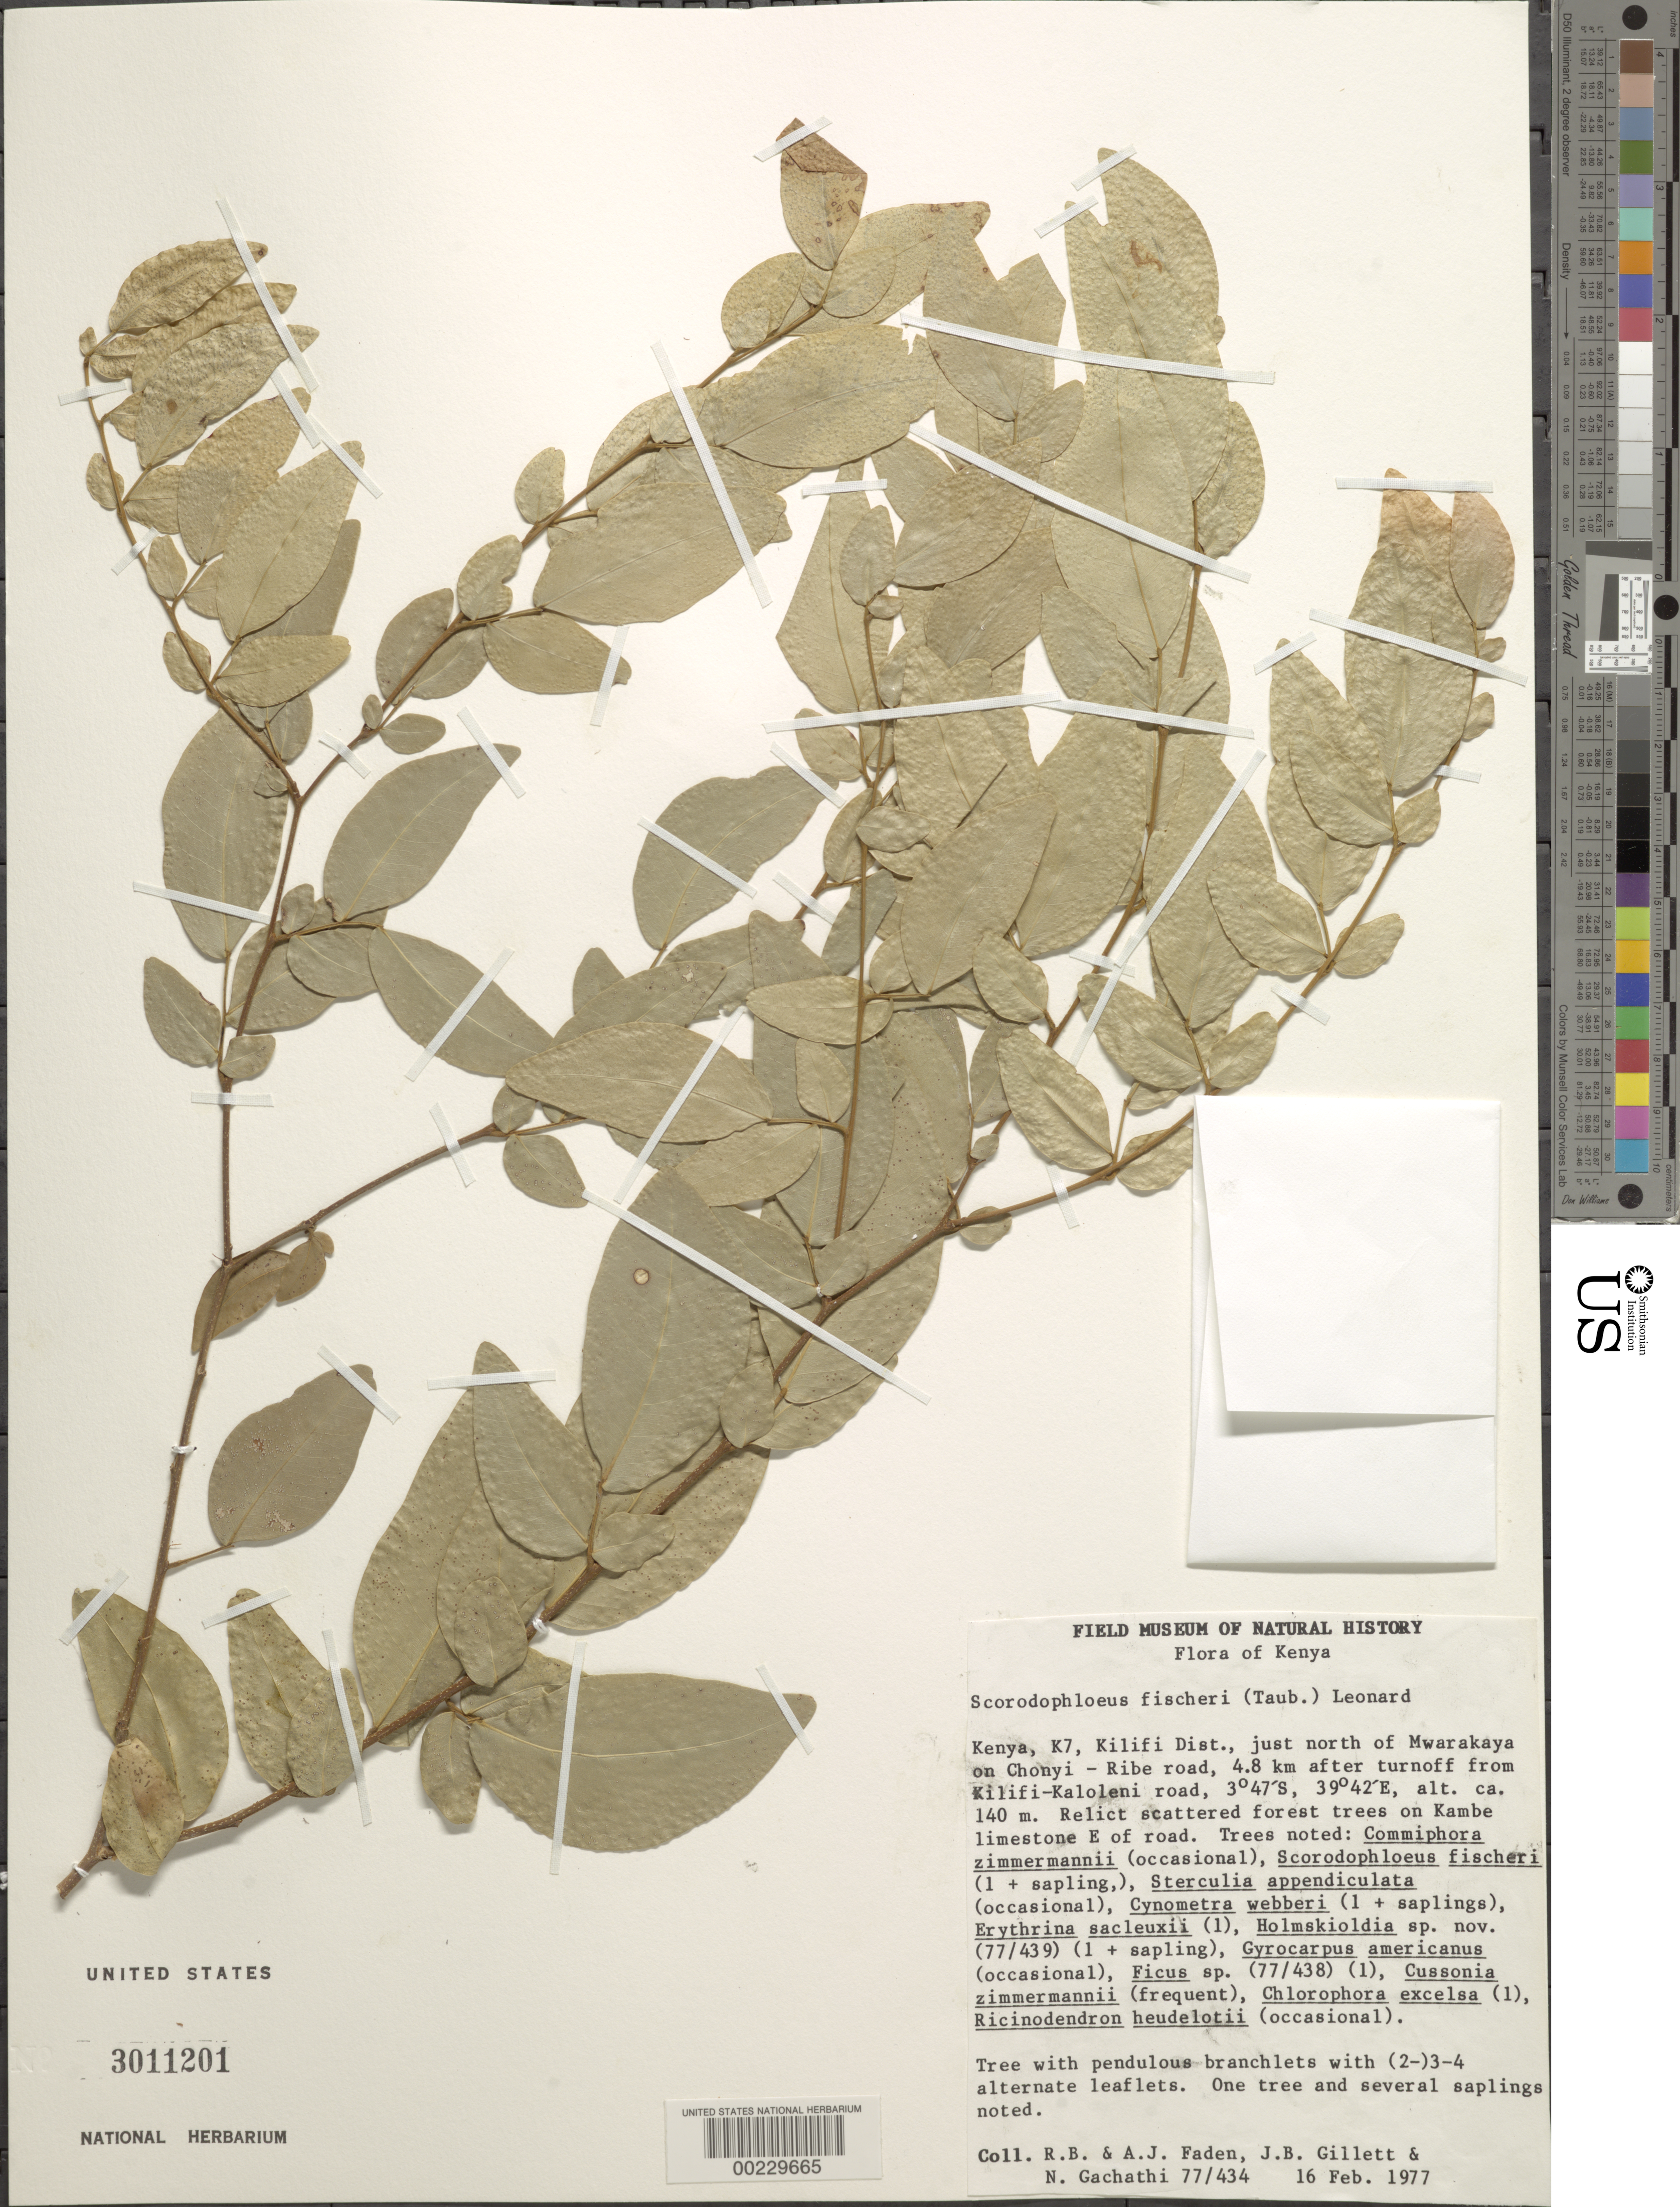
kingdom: Plantae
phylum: Tracheophyta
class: Magnoliopsida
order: Fabales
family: Fabaceae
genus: Scorodophloeus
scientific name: Scorodophloeus fischeri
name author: (Taub.) J. Léonard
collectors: R. B. Faden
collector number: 77/434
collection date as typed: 16 Feb 1977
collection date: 1977-02-16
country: Kenya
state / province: Kilifi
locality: Just n of mwarakaya on chonyi-ribe road, 4.8 km after turnoff from kilifi-kaloleni road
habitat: Relict scattered forest trees on kambe limestone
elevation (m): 140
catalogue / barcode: US 3011201